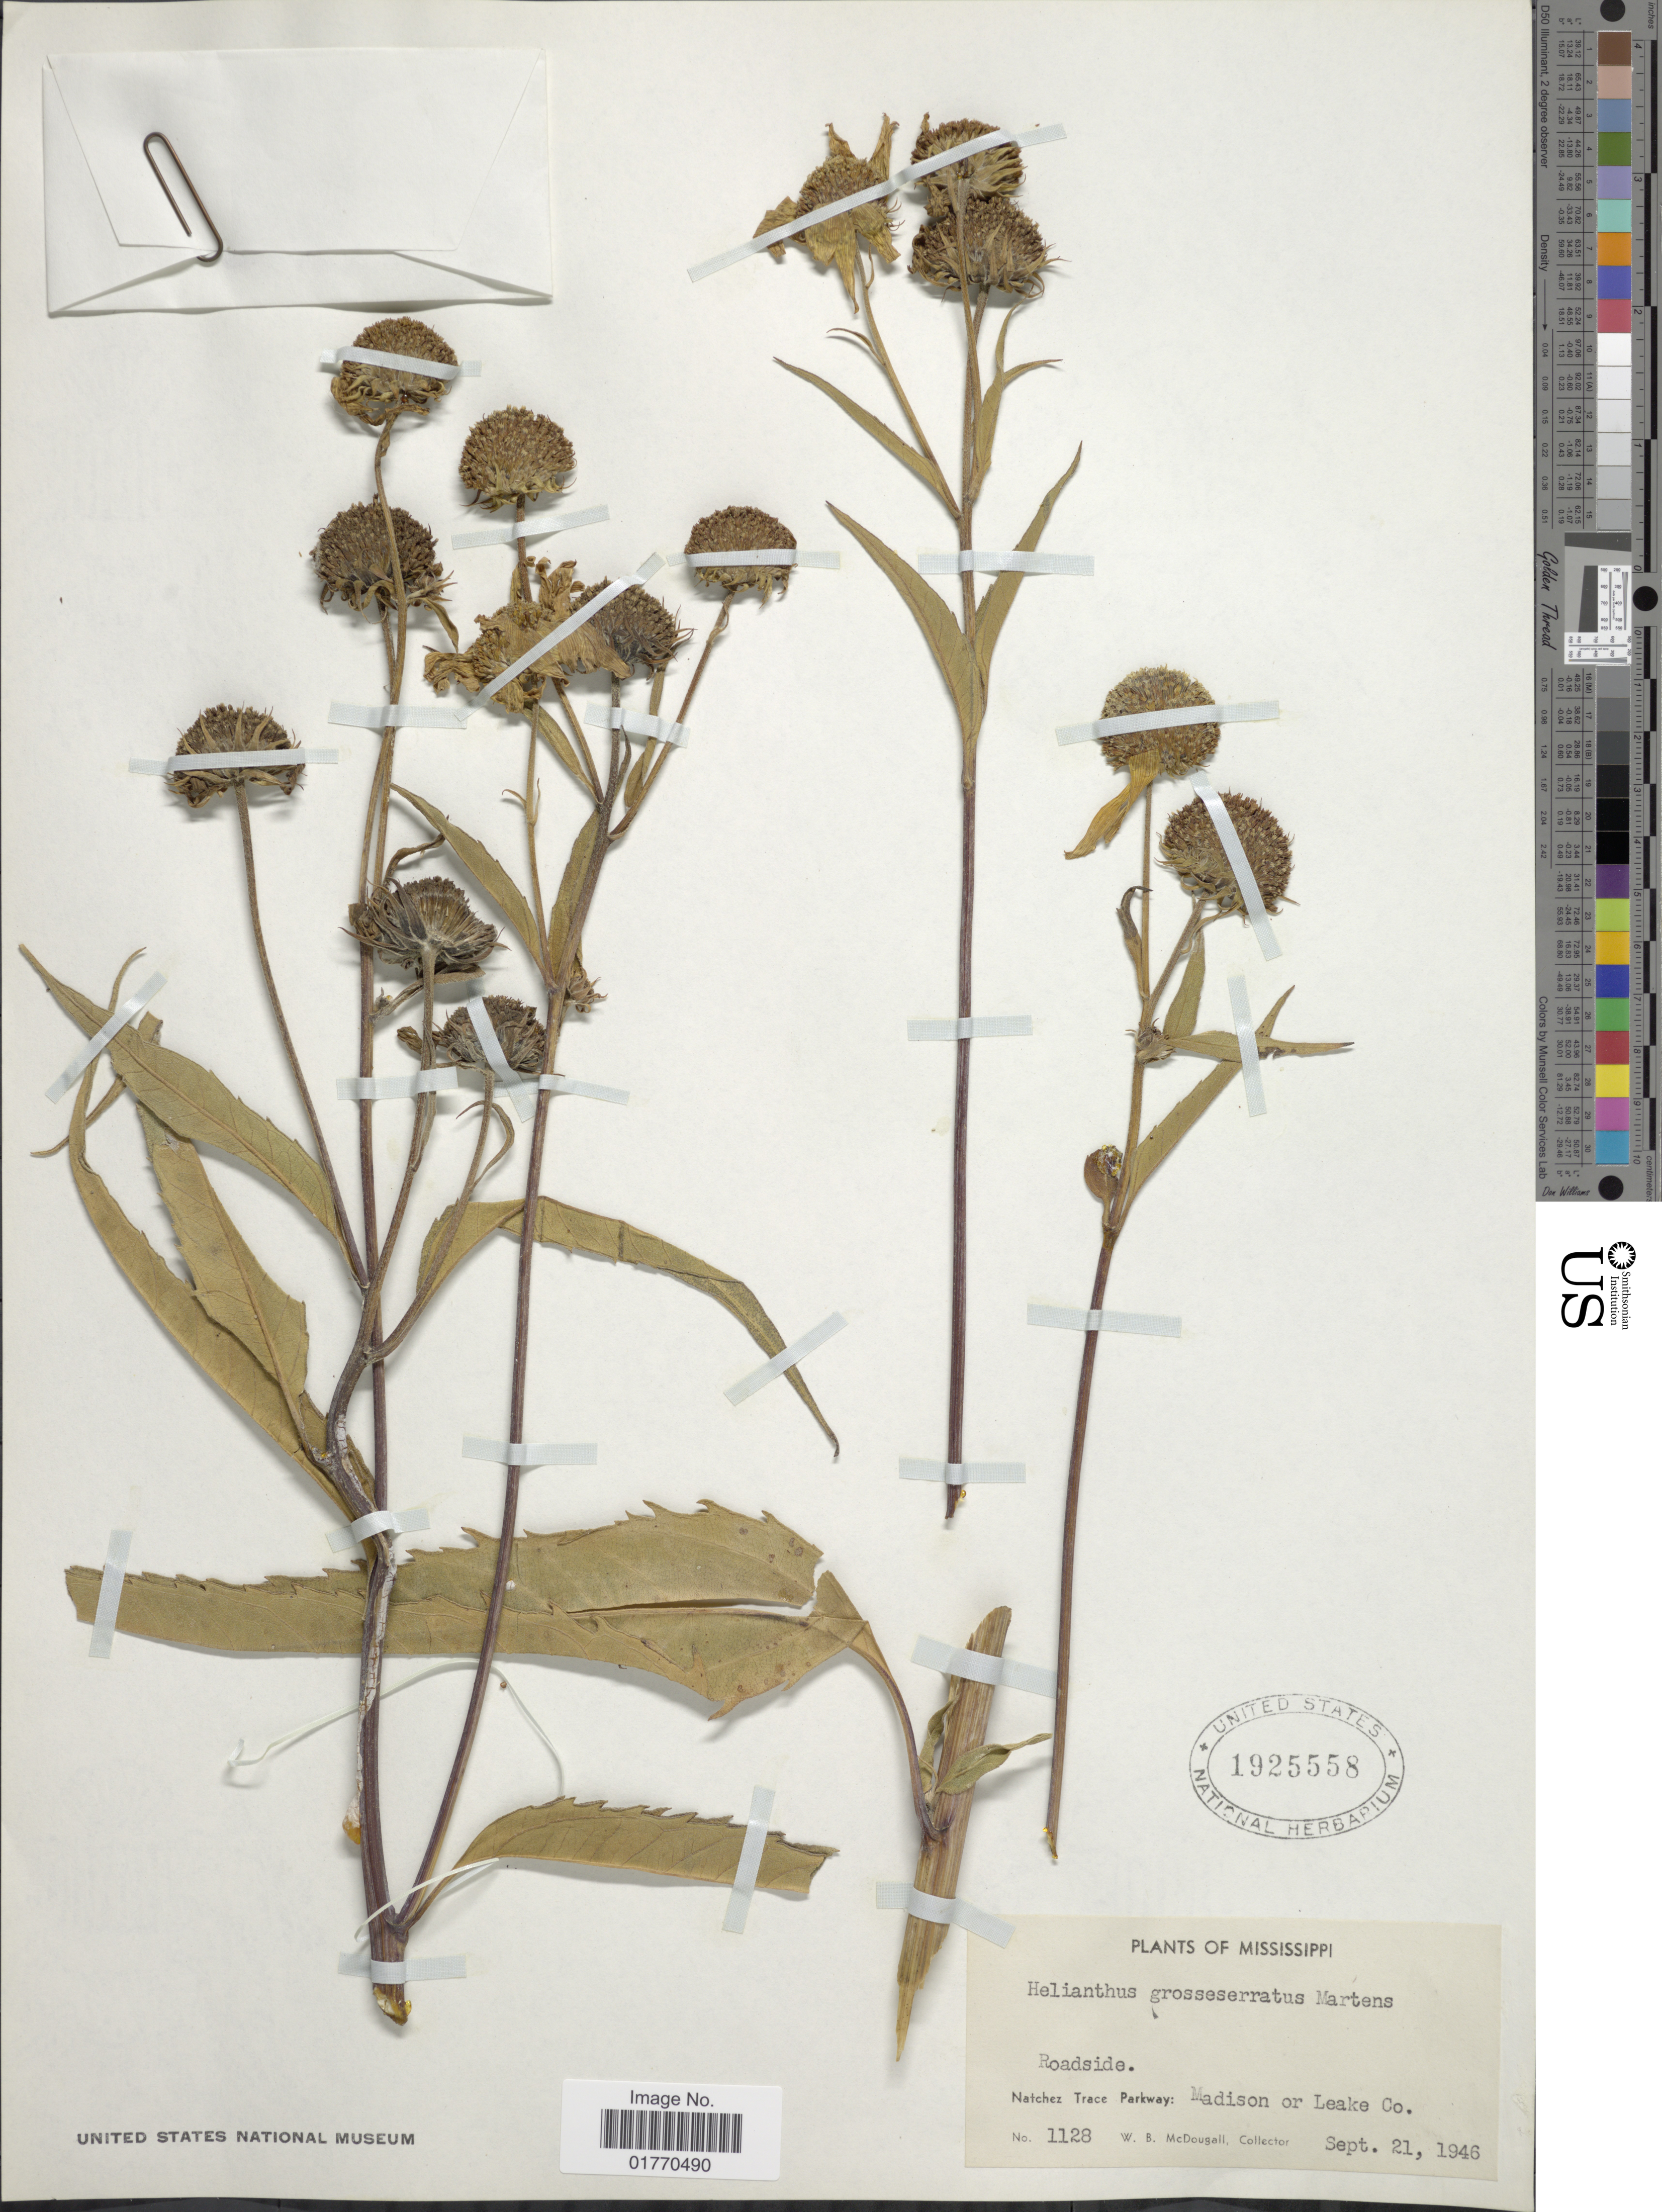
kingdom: Plantae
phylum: Tracheophyta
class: Magnoliopsida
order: Asterales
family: Asteraceae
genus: Helianthus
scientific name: Helianthus grosseserratus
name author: M. Martens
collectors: W. B. McDougall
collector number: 1128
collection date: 1946-09-21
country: United States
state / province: Mississippi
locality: Roadside, Natchez Trace Parkway: Madison or Leake Co.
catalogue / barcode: US 1925558